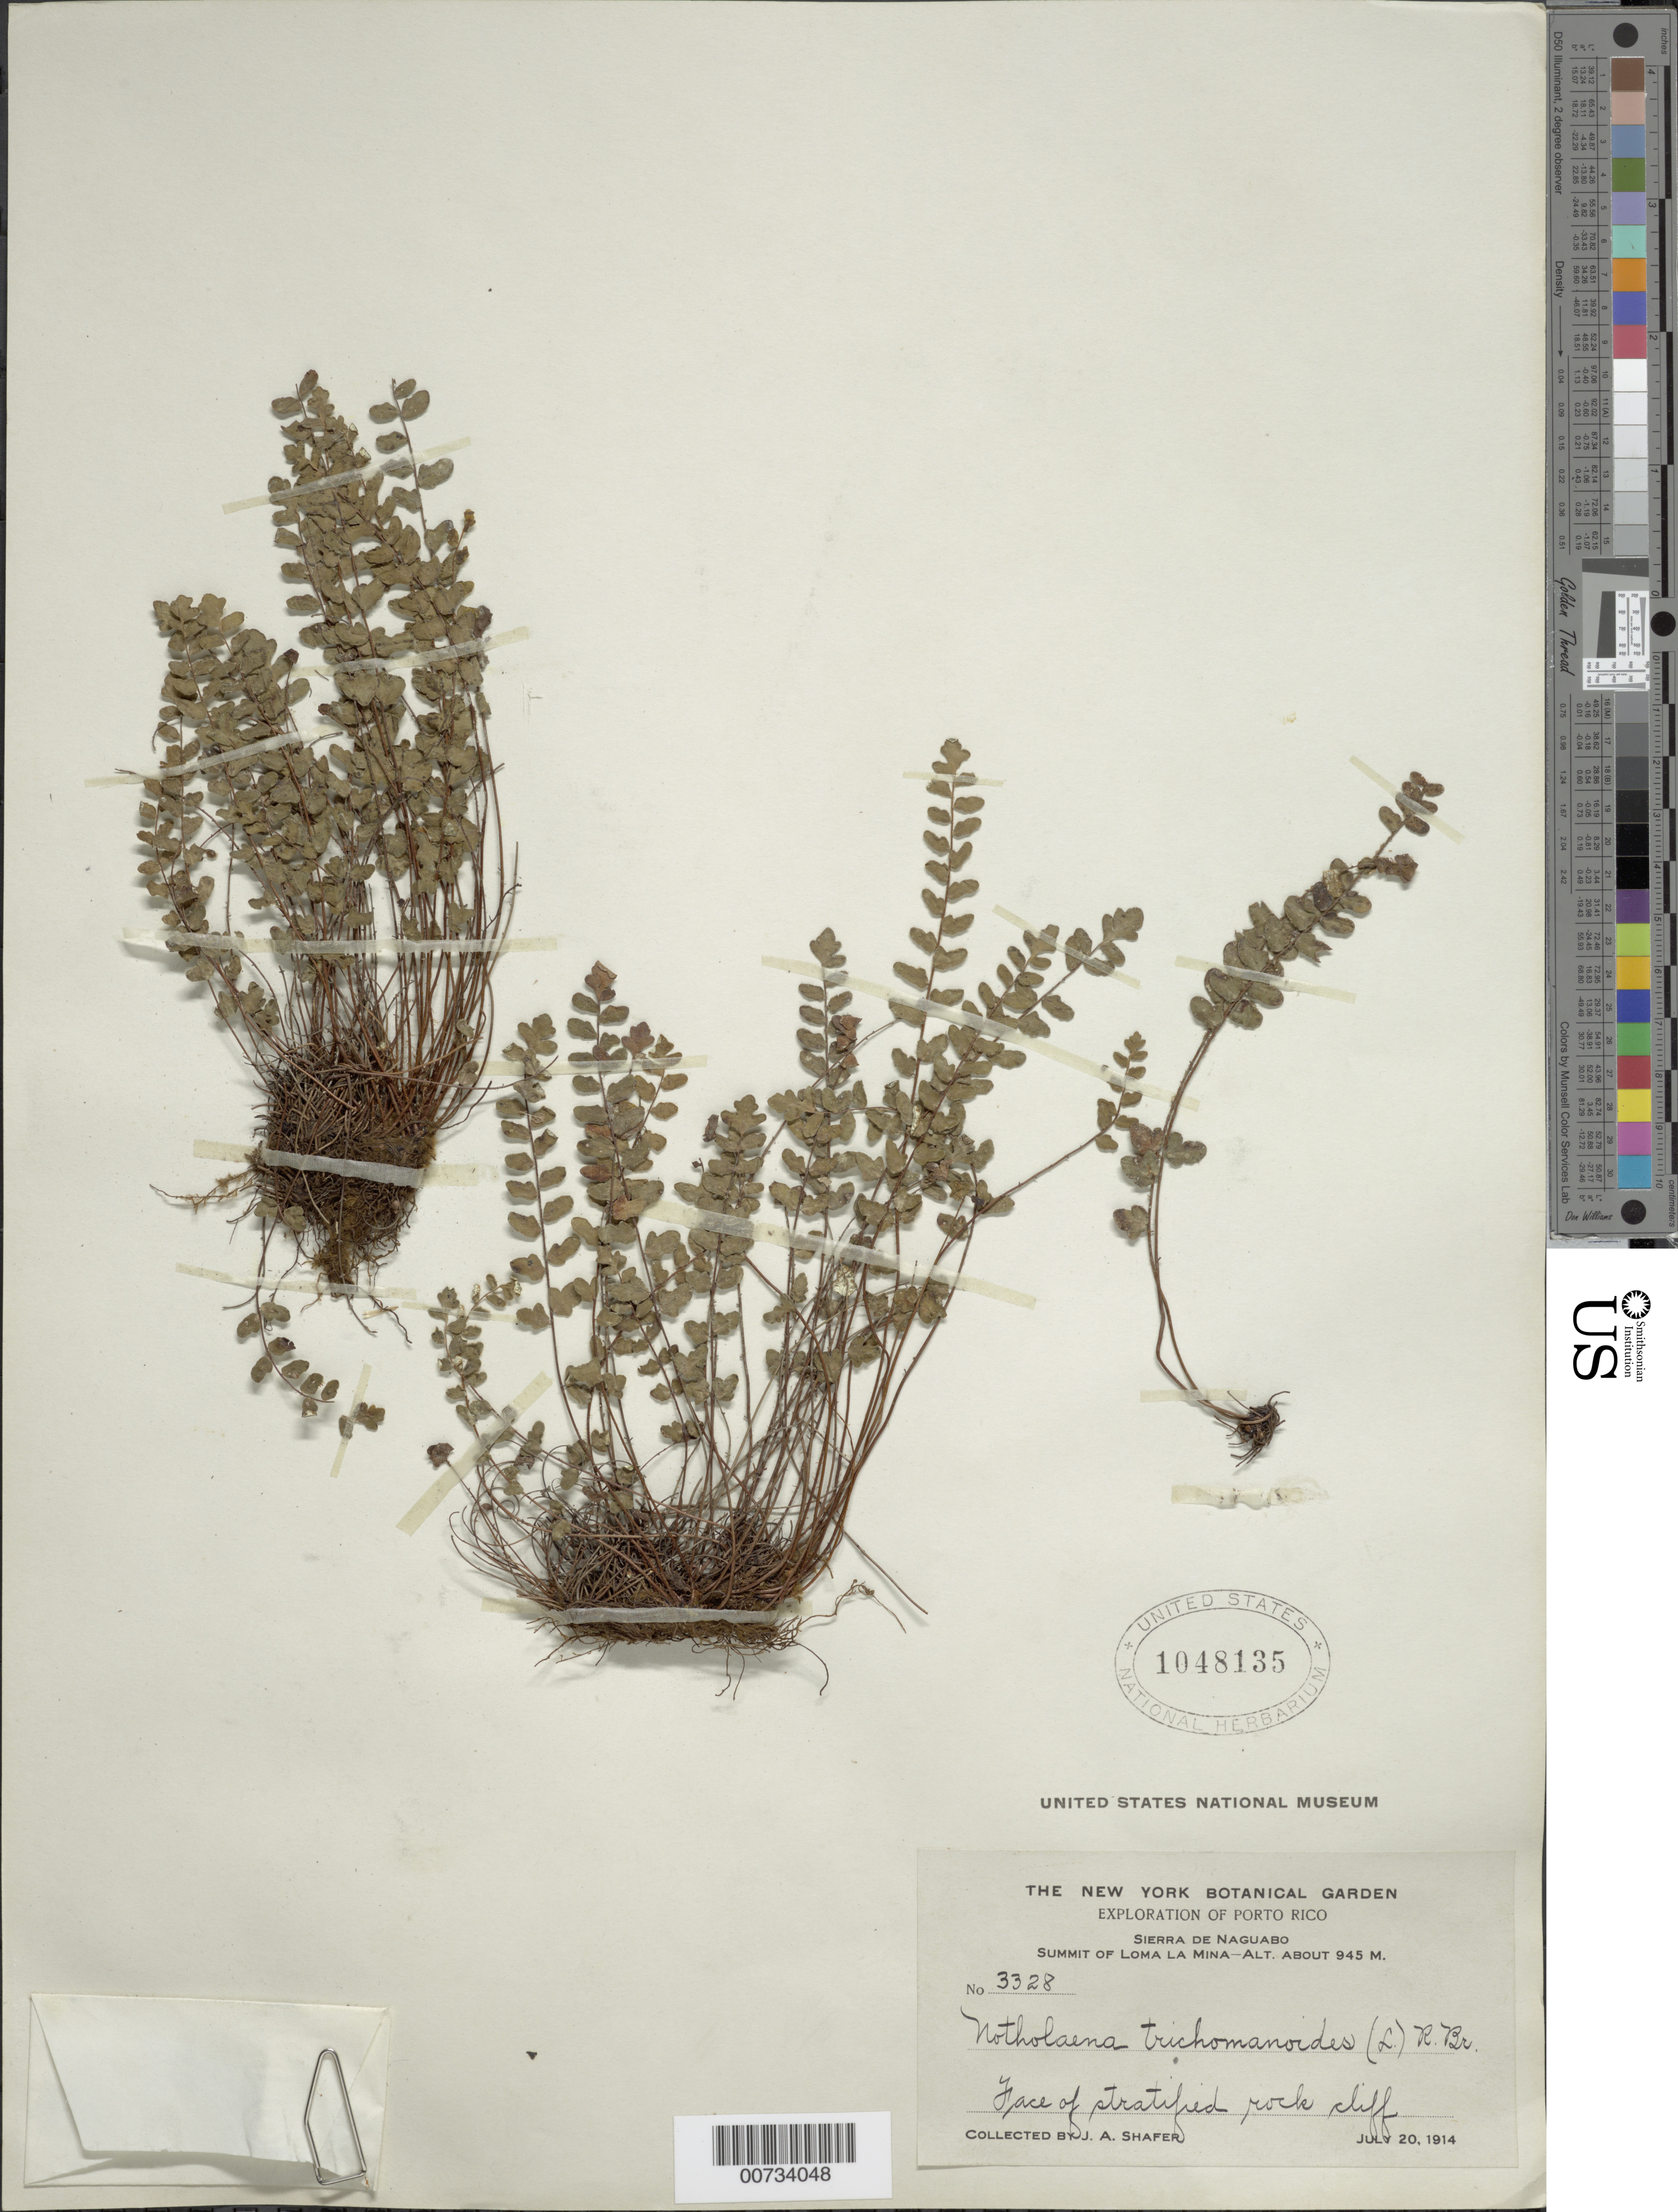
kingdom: Plantae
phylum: Tracheophyta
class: Polypodiopsida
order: Polypodiales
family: Pteridaceae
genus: Notholaena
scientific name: Notholaena trichomanoides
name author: (L.) Desv.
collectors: J. A. Shafer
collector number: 3328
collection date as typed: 20 Jul 1914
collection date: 1914-07-20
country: Puerto Rico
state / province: Naguabo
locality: Sierra de Naguabo, Summit of Loma La Mina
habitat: Face of stratified rock cliff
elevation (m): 945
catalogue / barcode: US 1048135